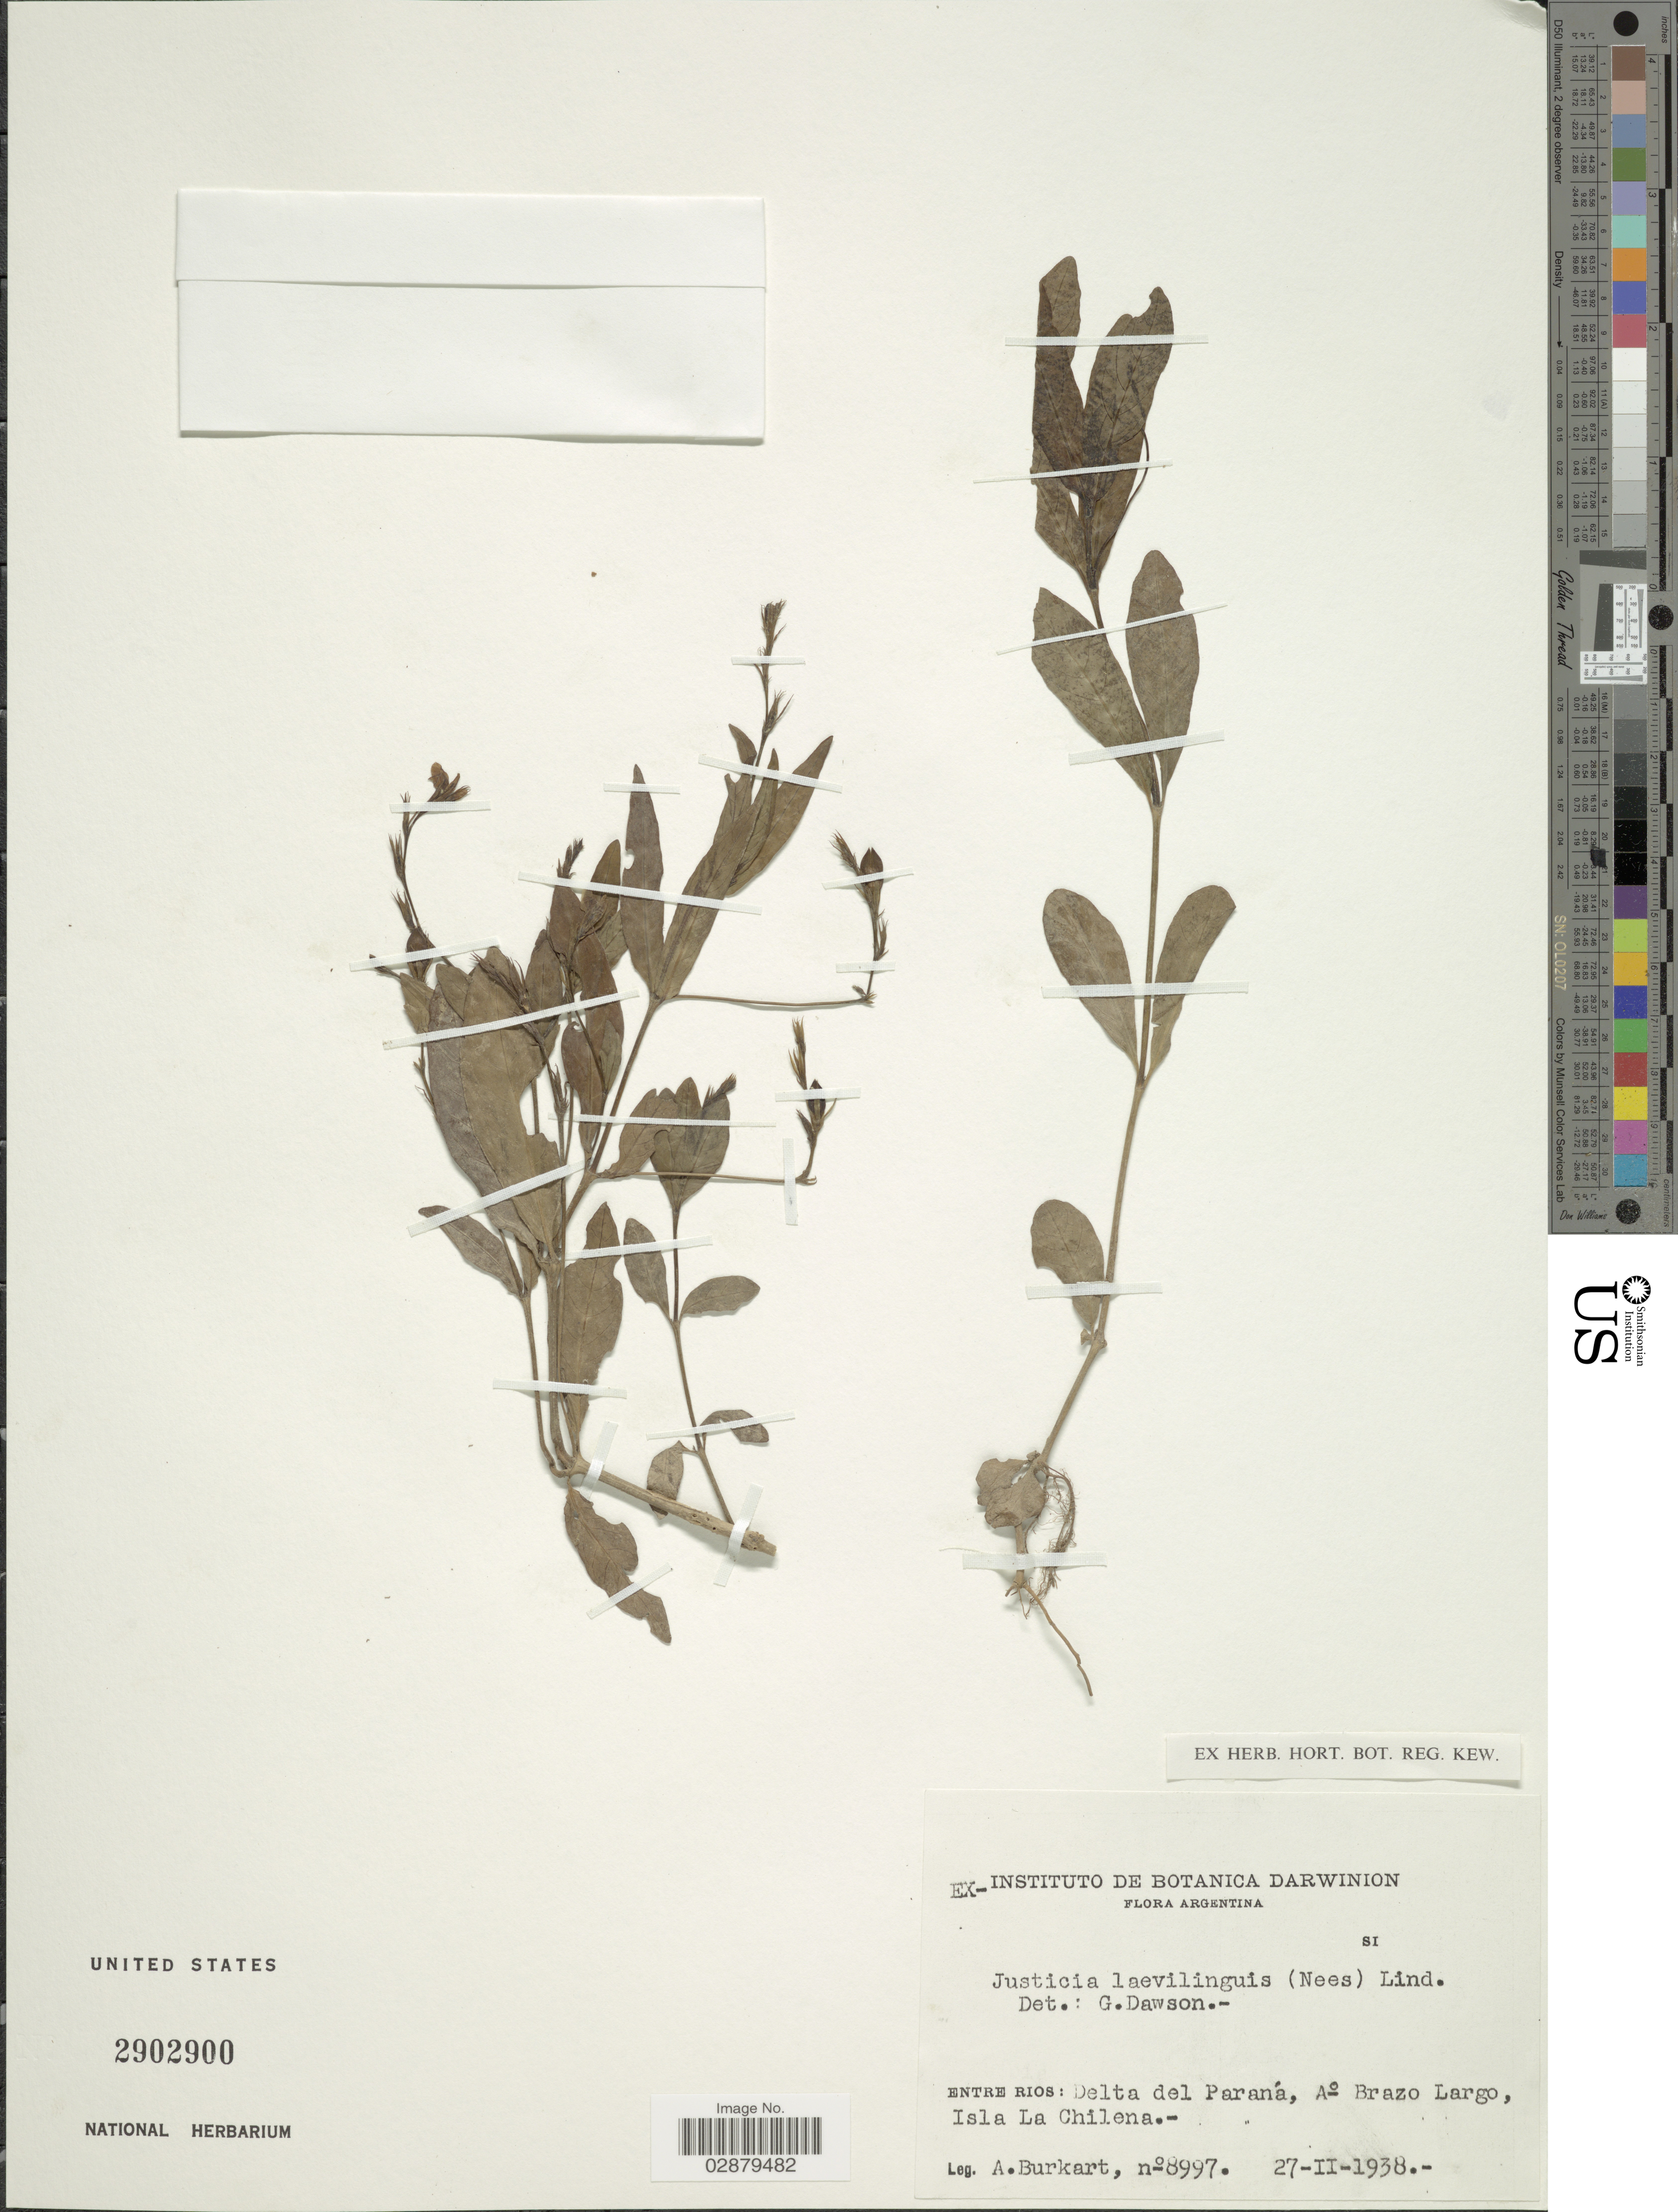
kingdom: Plantae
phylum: Tracheophyta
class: Magnoliopsida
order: Lamiales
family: Acanthaceae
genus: Justicia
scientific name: Justicia laevilinguis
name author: (Nees) Lindau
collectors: A. E. Burkart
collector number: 8997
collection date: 1938-02-27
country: Argentina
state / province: Entre Rios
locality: Delta del Paraná, Ao Brazo Largo, Isla La Chilena.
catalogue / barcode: US 2902900